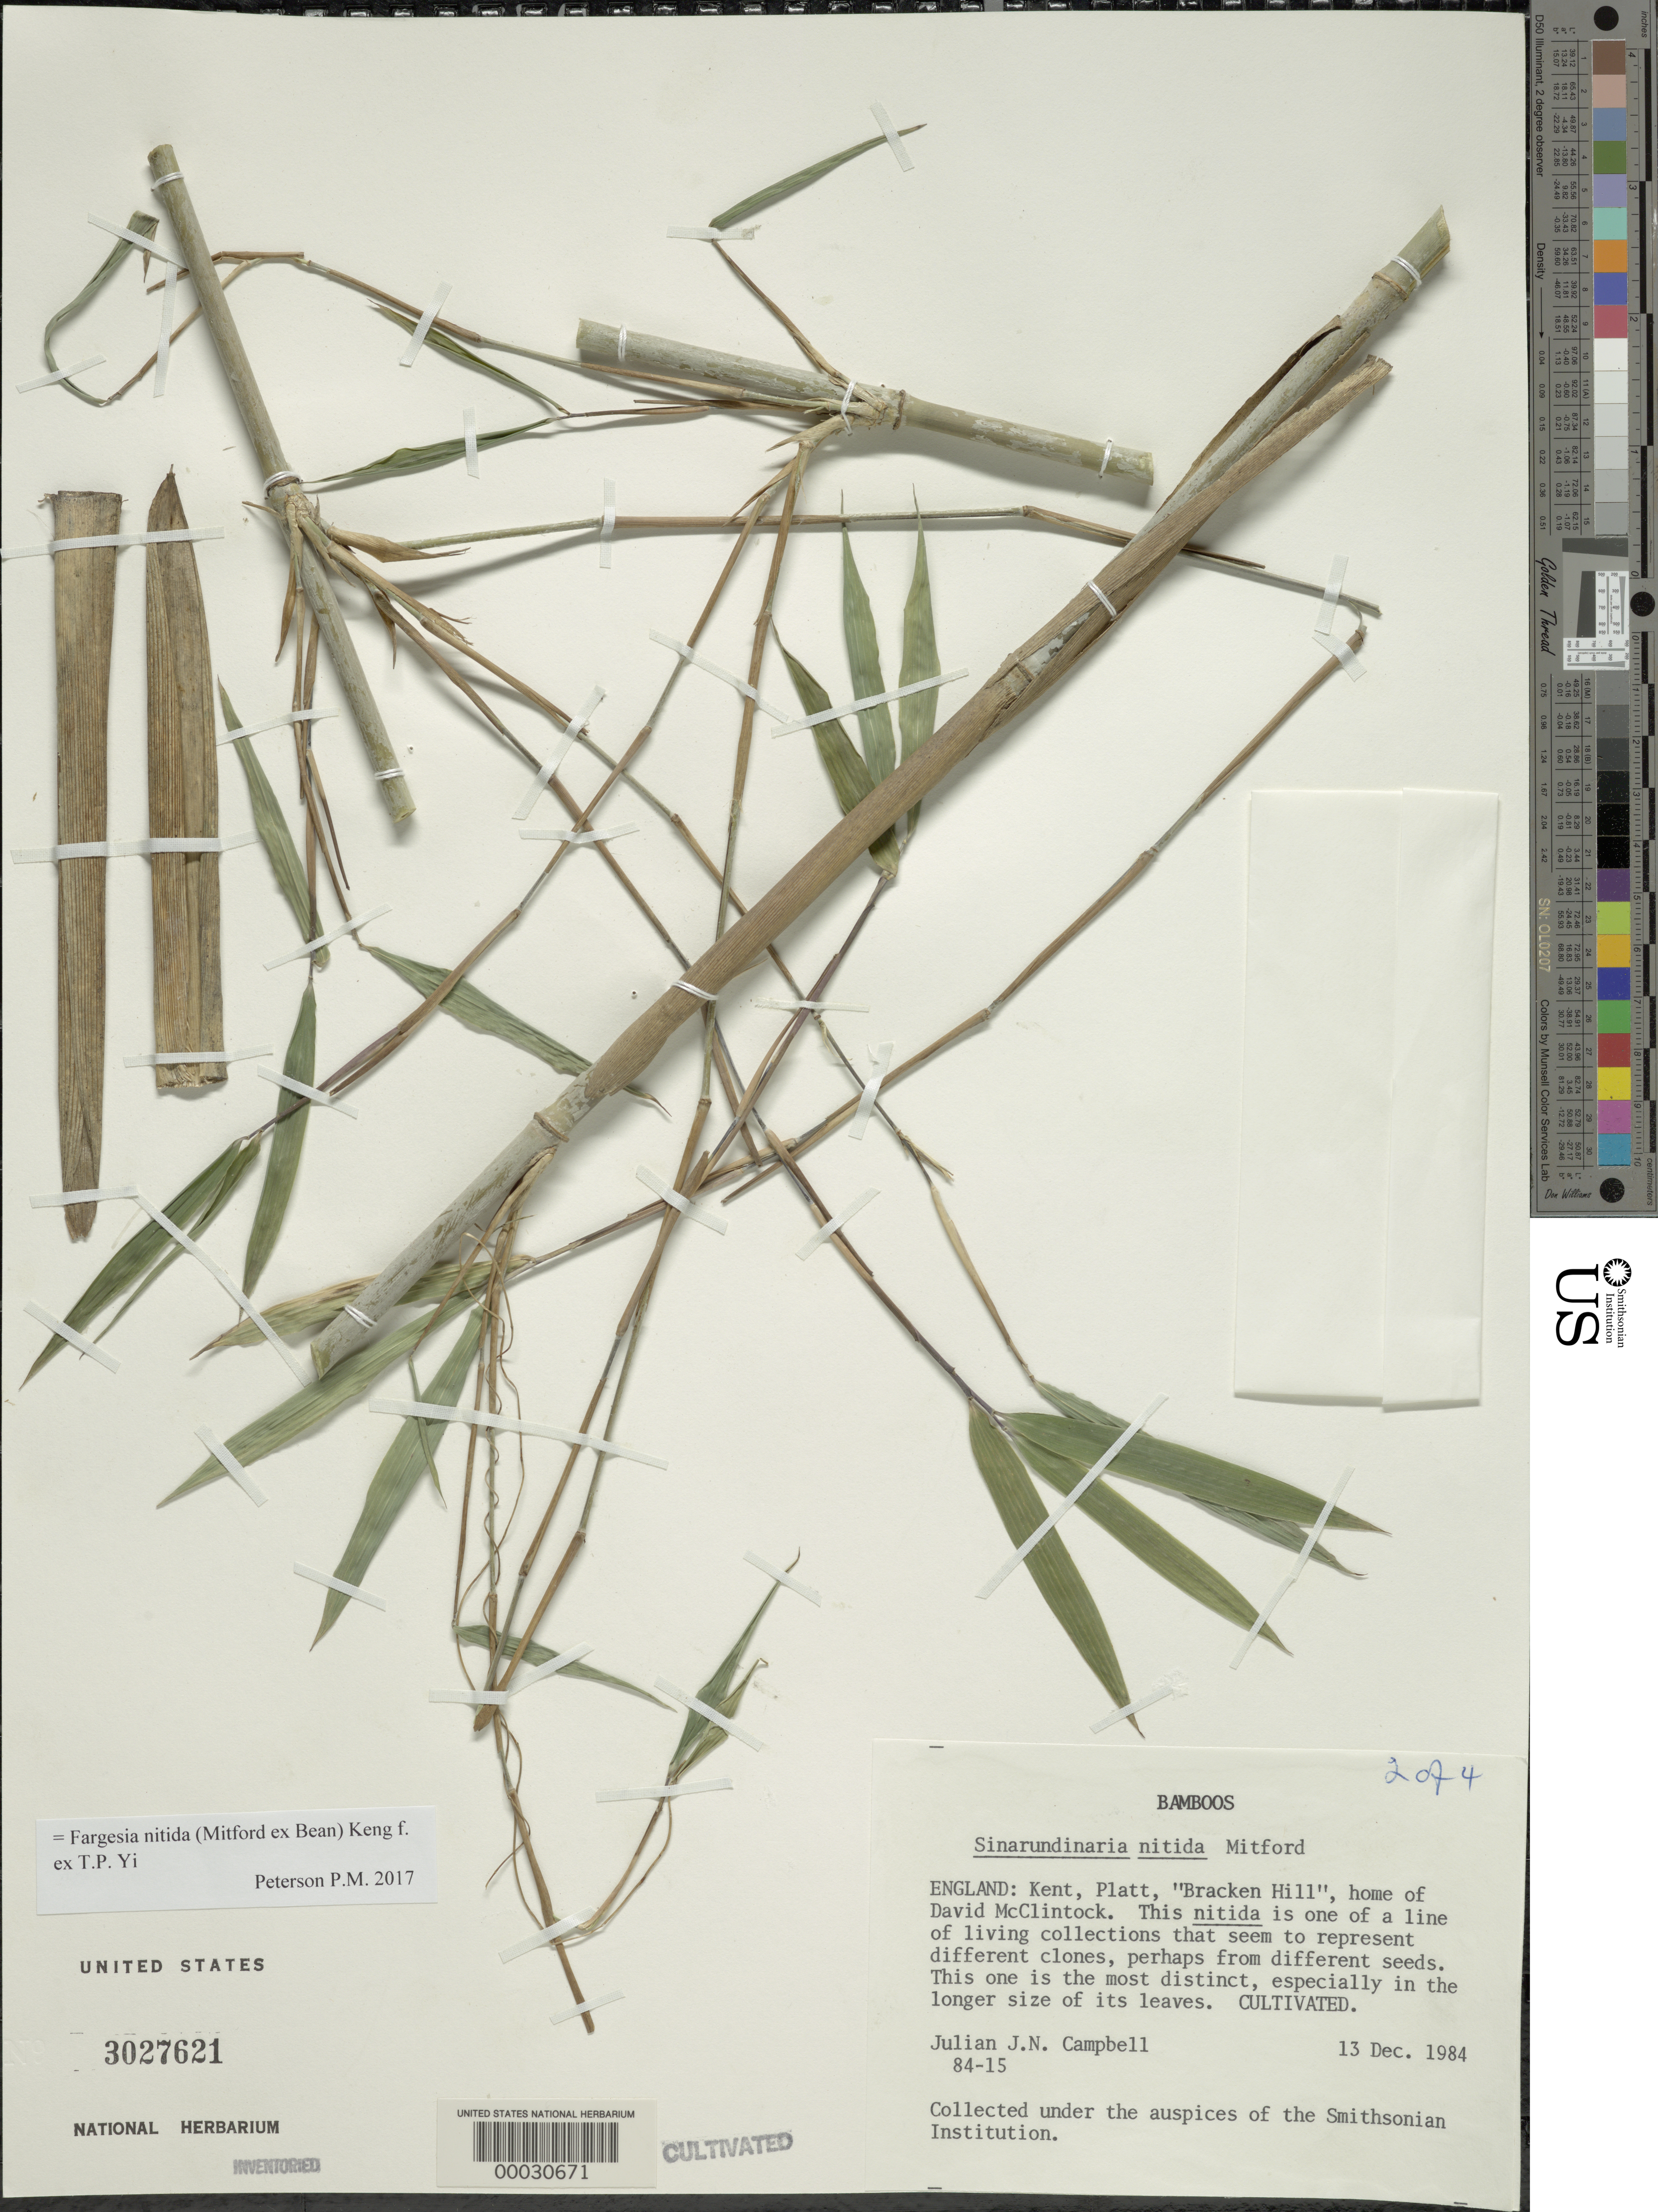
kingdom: Plantae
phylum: Tracheophyta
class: Liliopsida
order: Poales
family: Poaceae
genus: Fargesia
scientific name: Fargesia nitida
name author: (Mitford ex Stapf) Keng f. ex T.P. Yi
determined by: Poaceae Reorganization Project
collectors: J. E. Campbell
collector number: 84-15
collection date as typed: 13 Dec 1984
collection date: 1984-12-13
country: United Kingdom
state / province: England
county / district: Kent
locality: Platt, bracken hill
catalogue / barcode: US 3027621